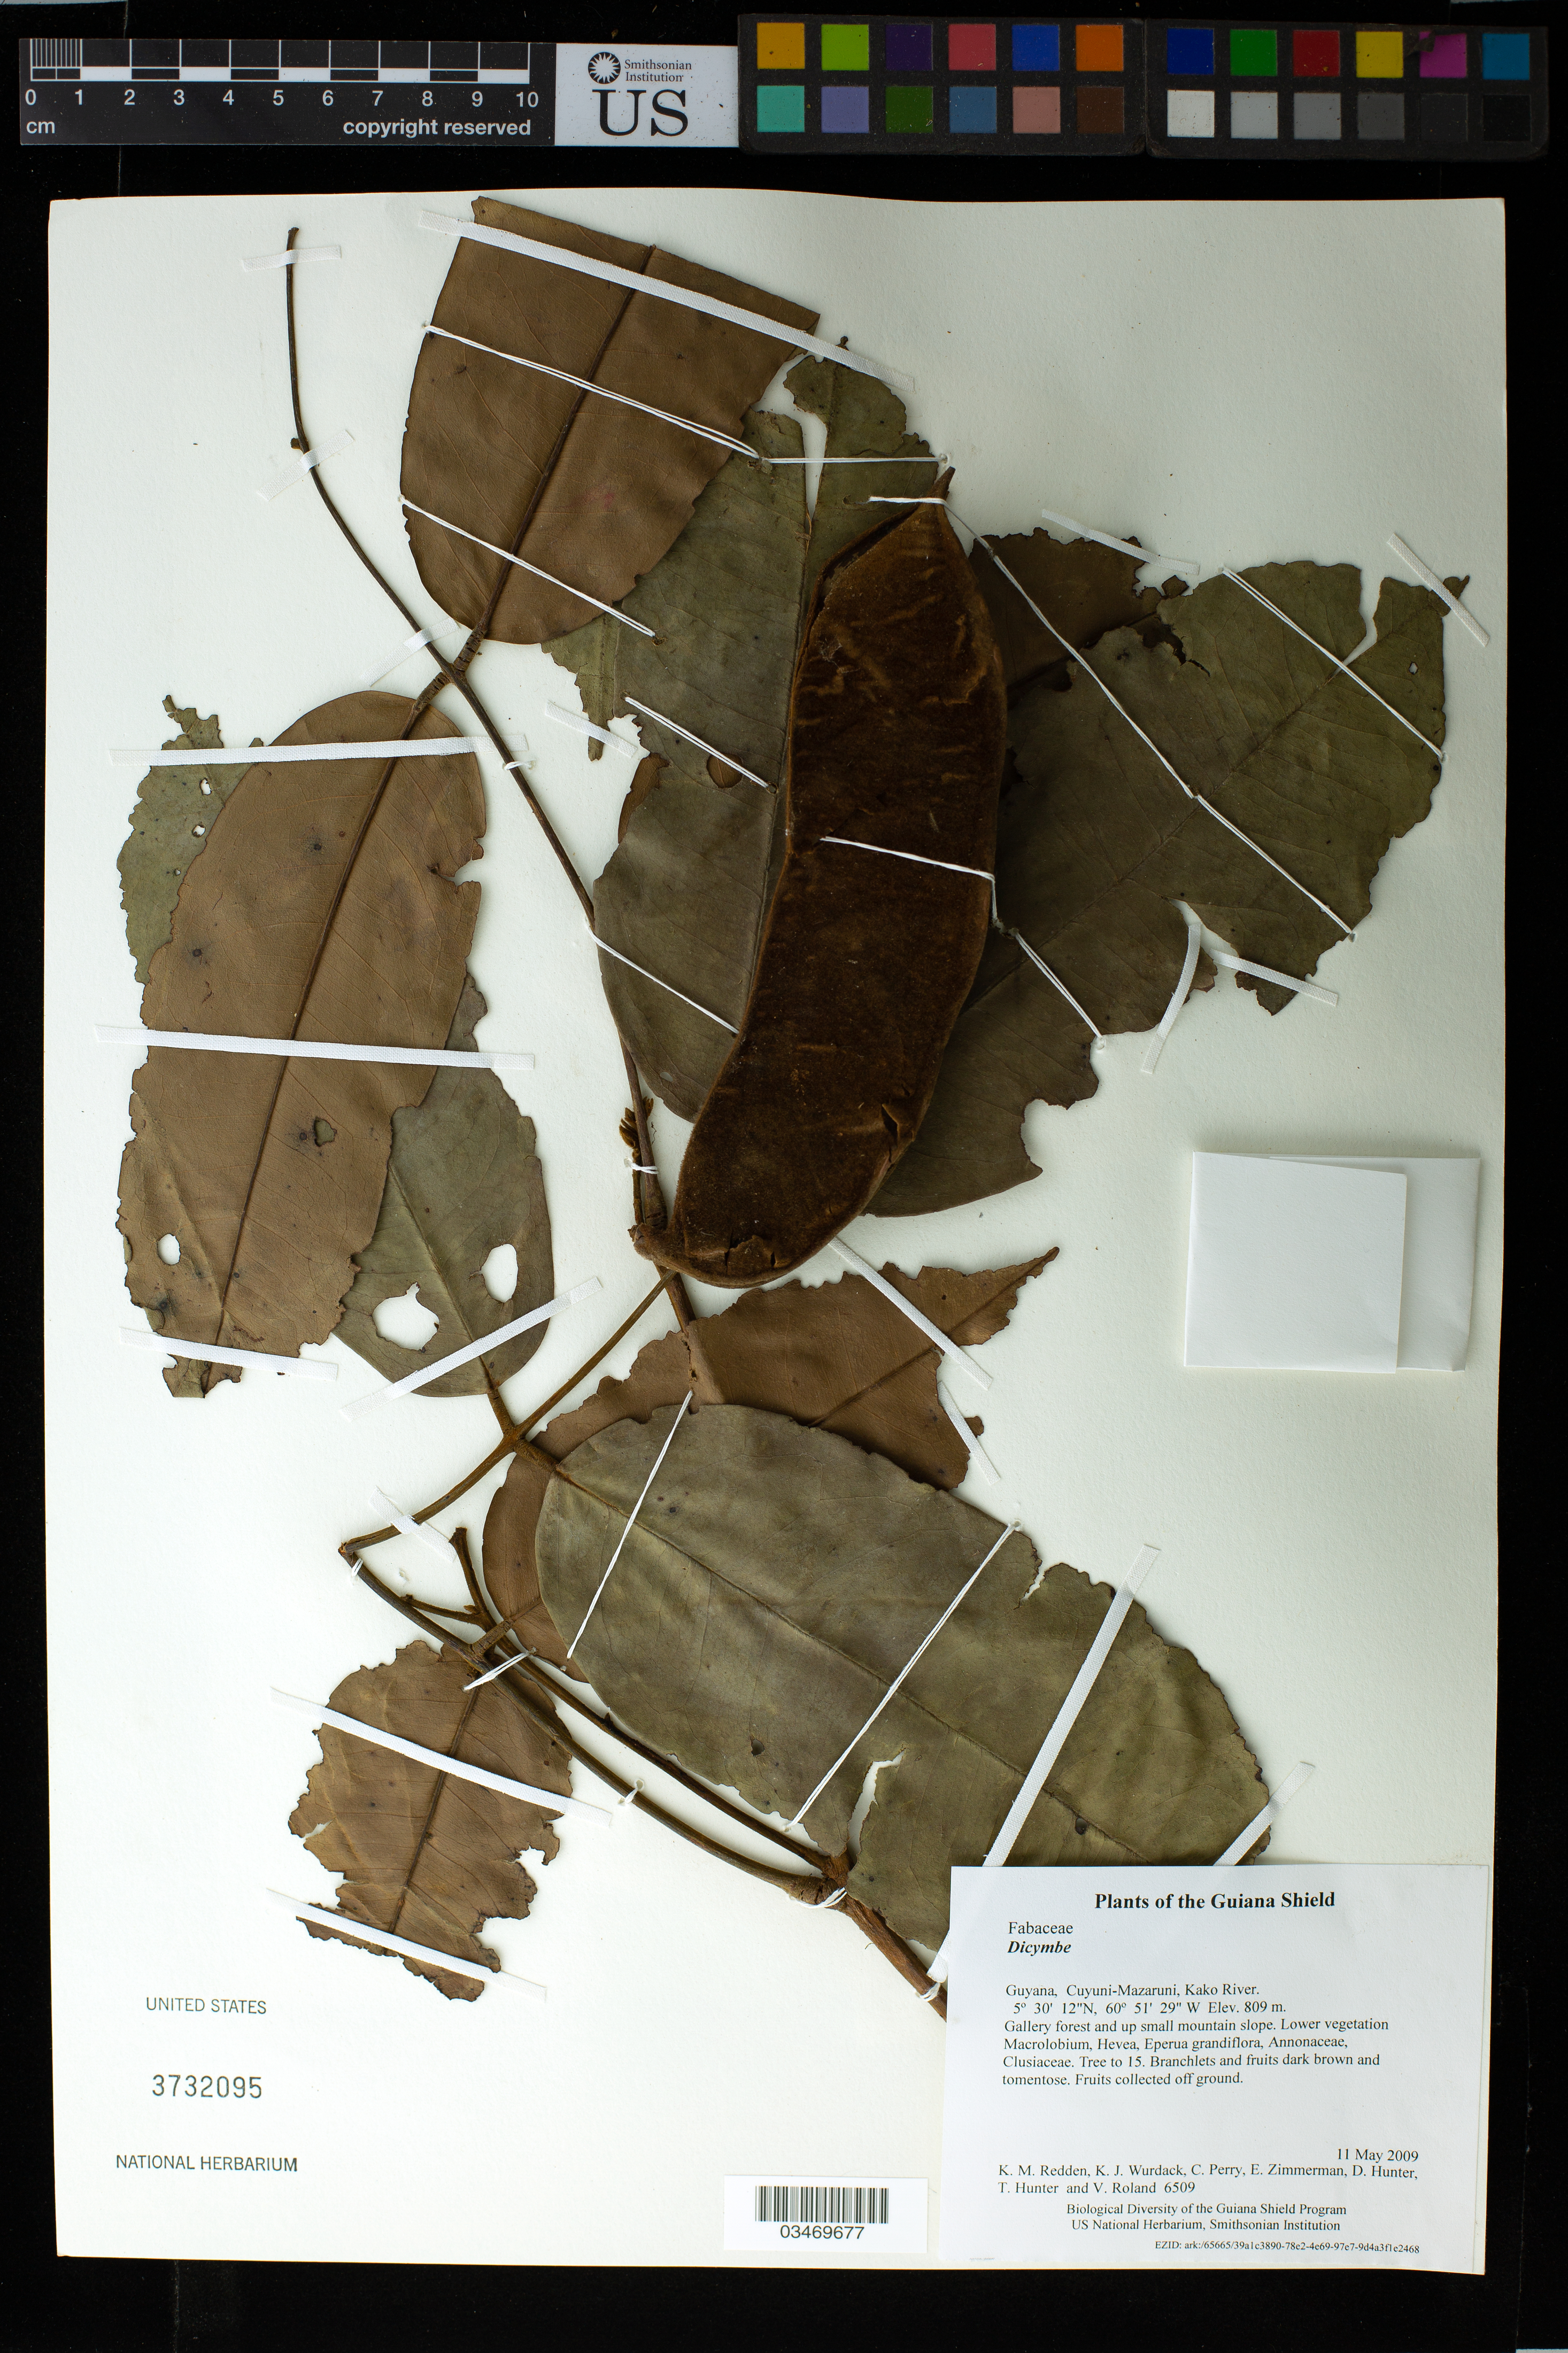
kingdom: Plantae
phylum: Tracheophyta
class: Magnoliopsida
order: Fabales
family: Fabaceae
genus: Dicymbe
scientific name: Dicymbe sp.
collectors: K. M. Redden, K. Wurdack, C. Perry, E. Zimmerman, D. Hunter, T. Hunter & V. Roland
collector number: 6509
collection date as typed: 11 May 2009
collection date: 2009-05-11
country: Guyana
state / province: Cuyuni-Mazaruni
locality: Kako River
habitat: Gallery forest and up small mountain slope. Lower vegetation Macrolobium, Hevea, Eperua grandiflora, Annonaceae, Clusiaceae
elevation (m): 809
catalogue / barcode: US 3732095